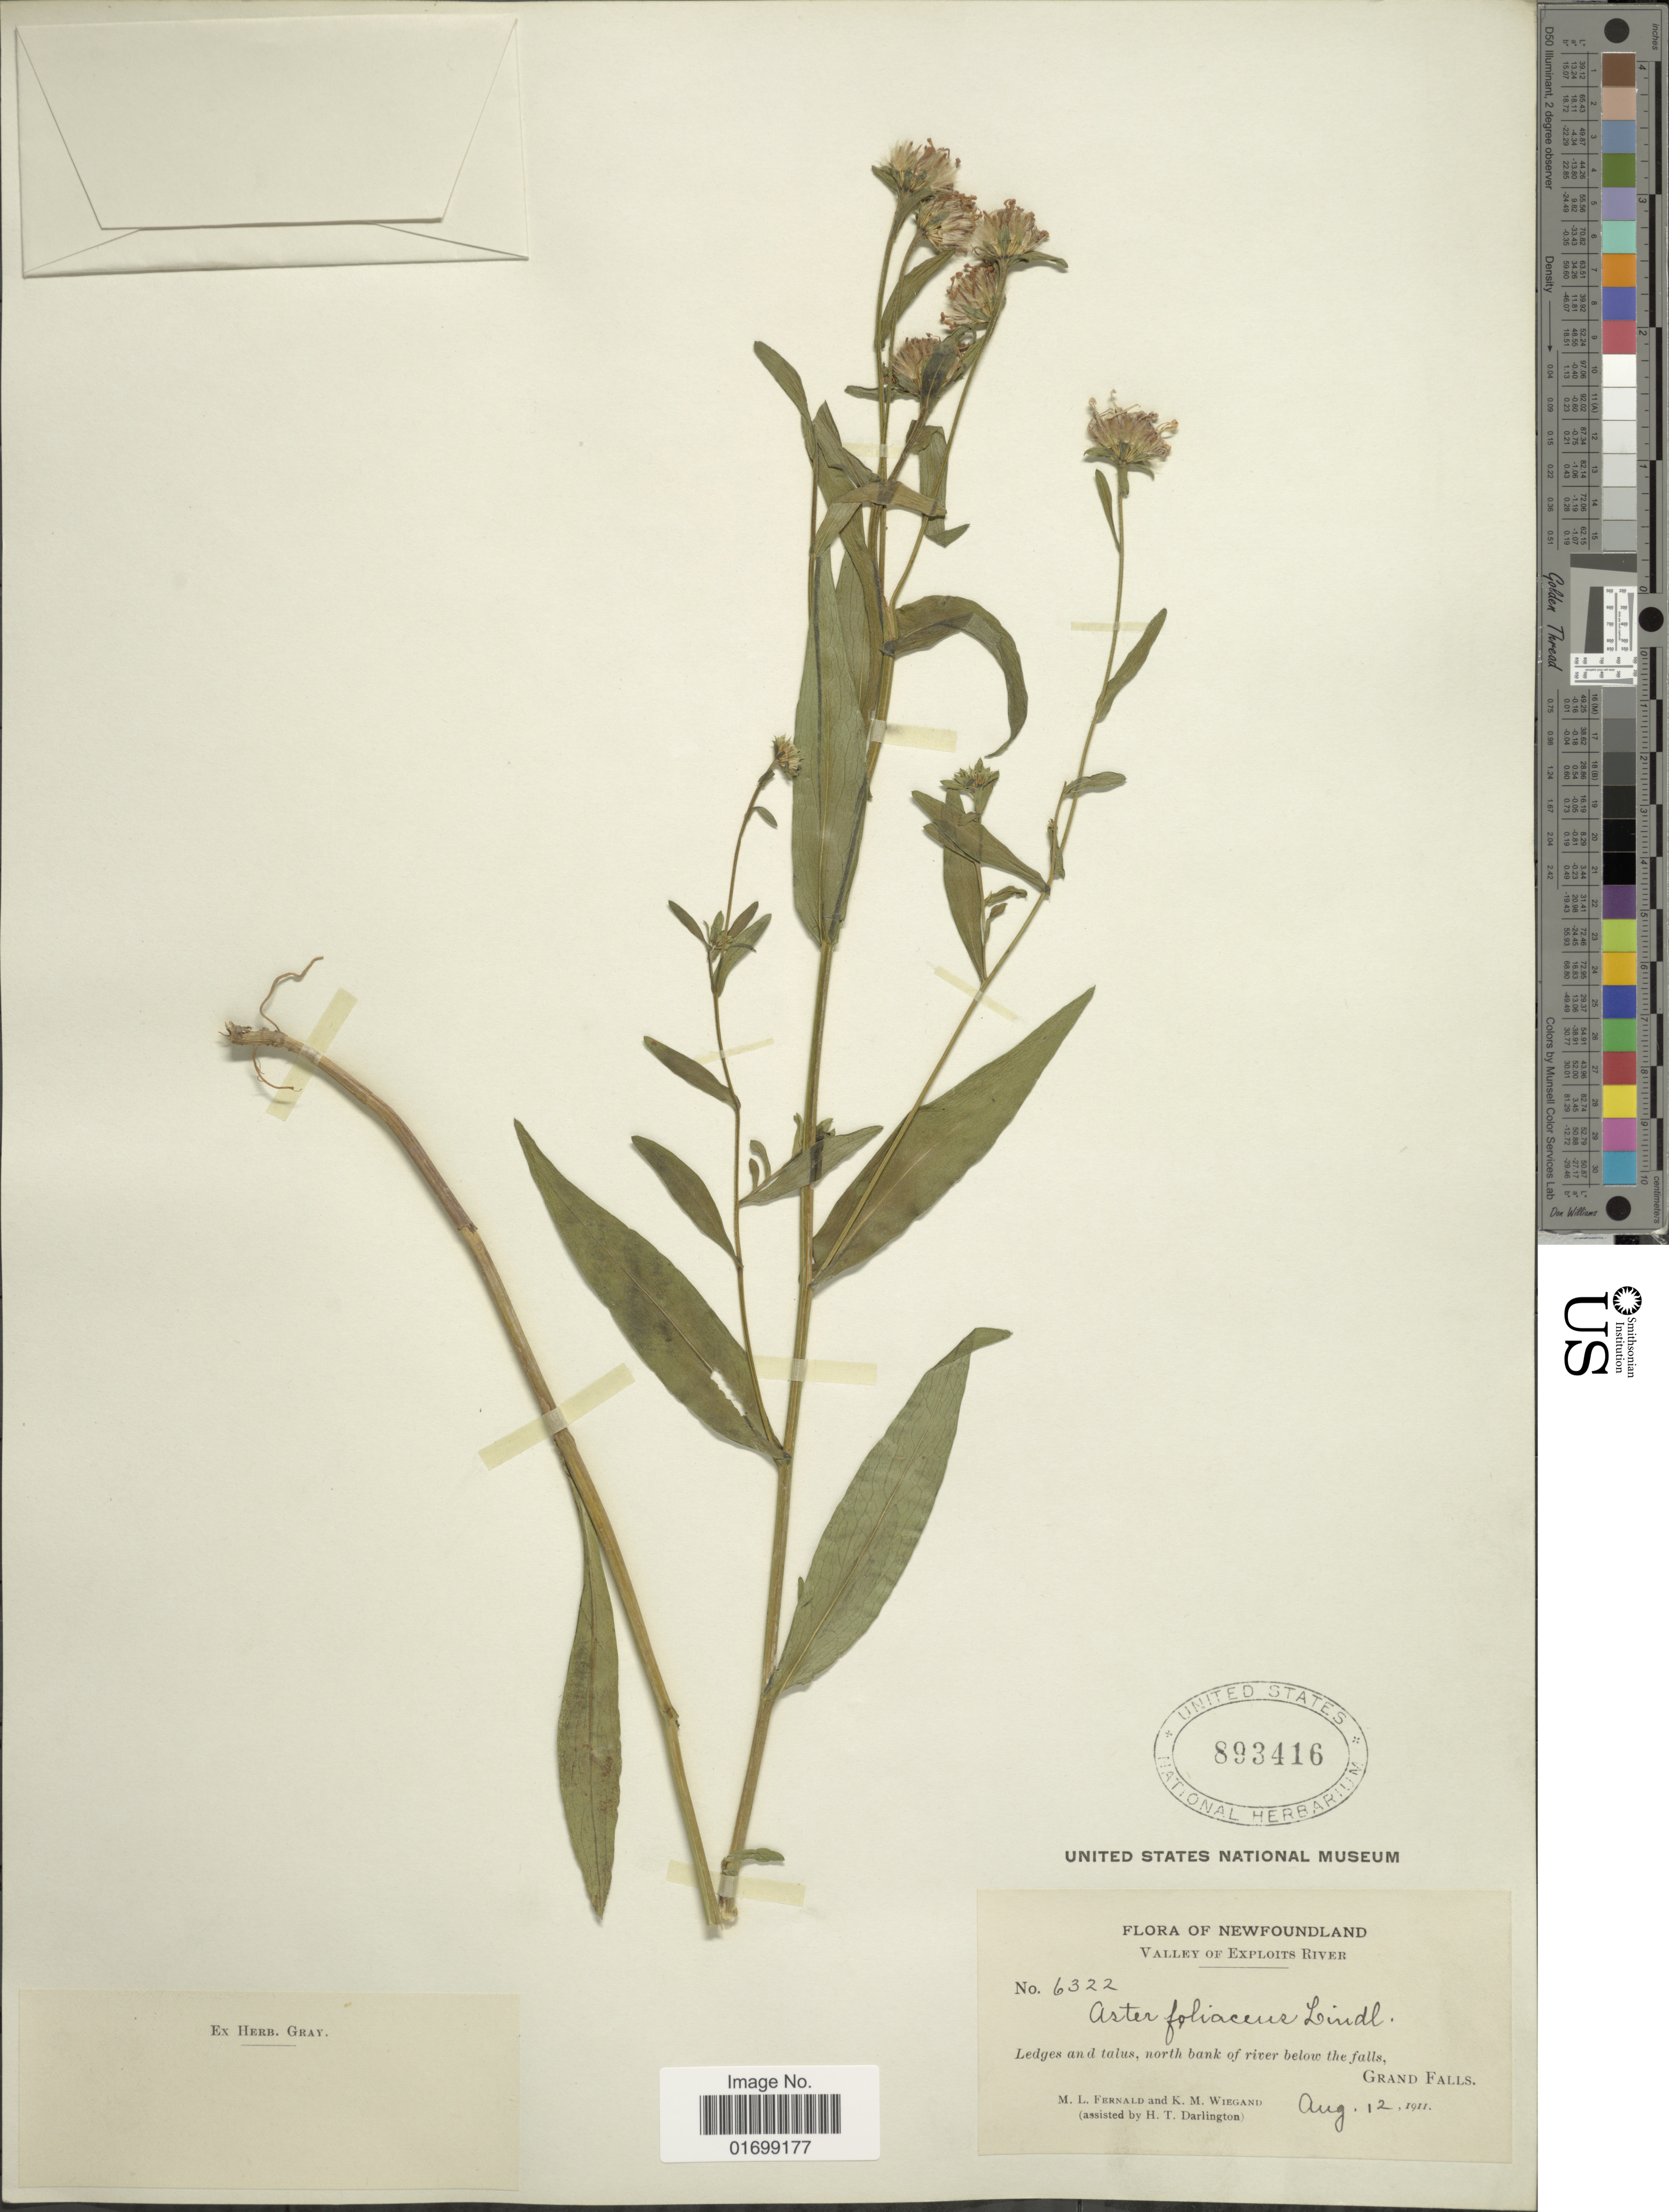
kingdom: Plantae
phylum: Tracheophyta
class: Magnoliopsida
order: Asterales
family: Asteraceae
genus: Symphyotrichum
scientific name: Symphyotrichum foliaceum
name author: (Lindl. ex DC.) G.L. Nesom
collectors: M. L. Fernald, K. M. Wiegand & H. Darlington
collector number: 6322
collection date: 1911-08-12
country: Canada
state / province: Newfoundland and Labrador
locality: Valley of Exploits River, ledges and talus, north bank of river below the falls, Grand Falls.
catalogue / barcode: US 893416